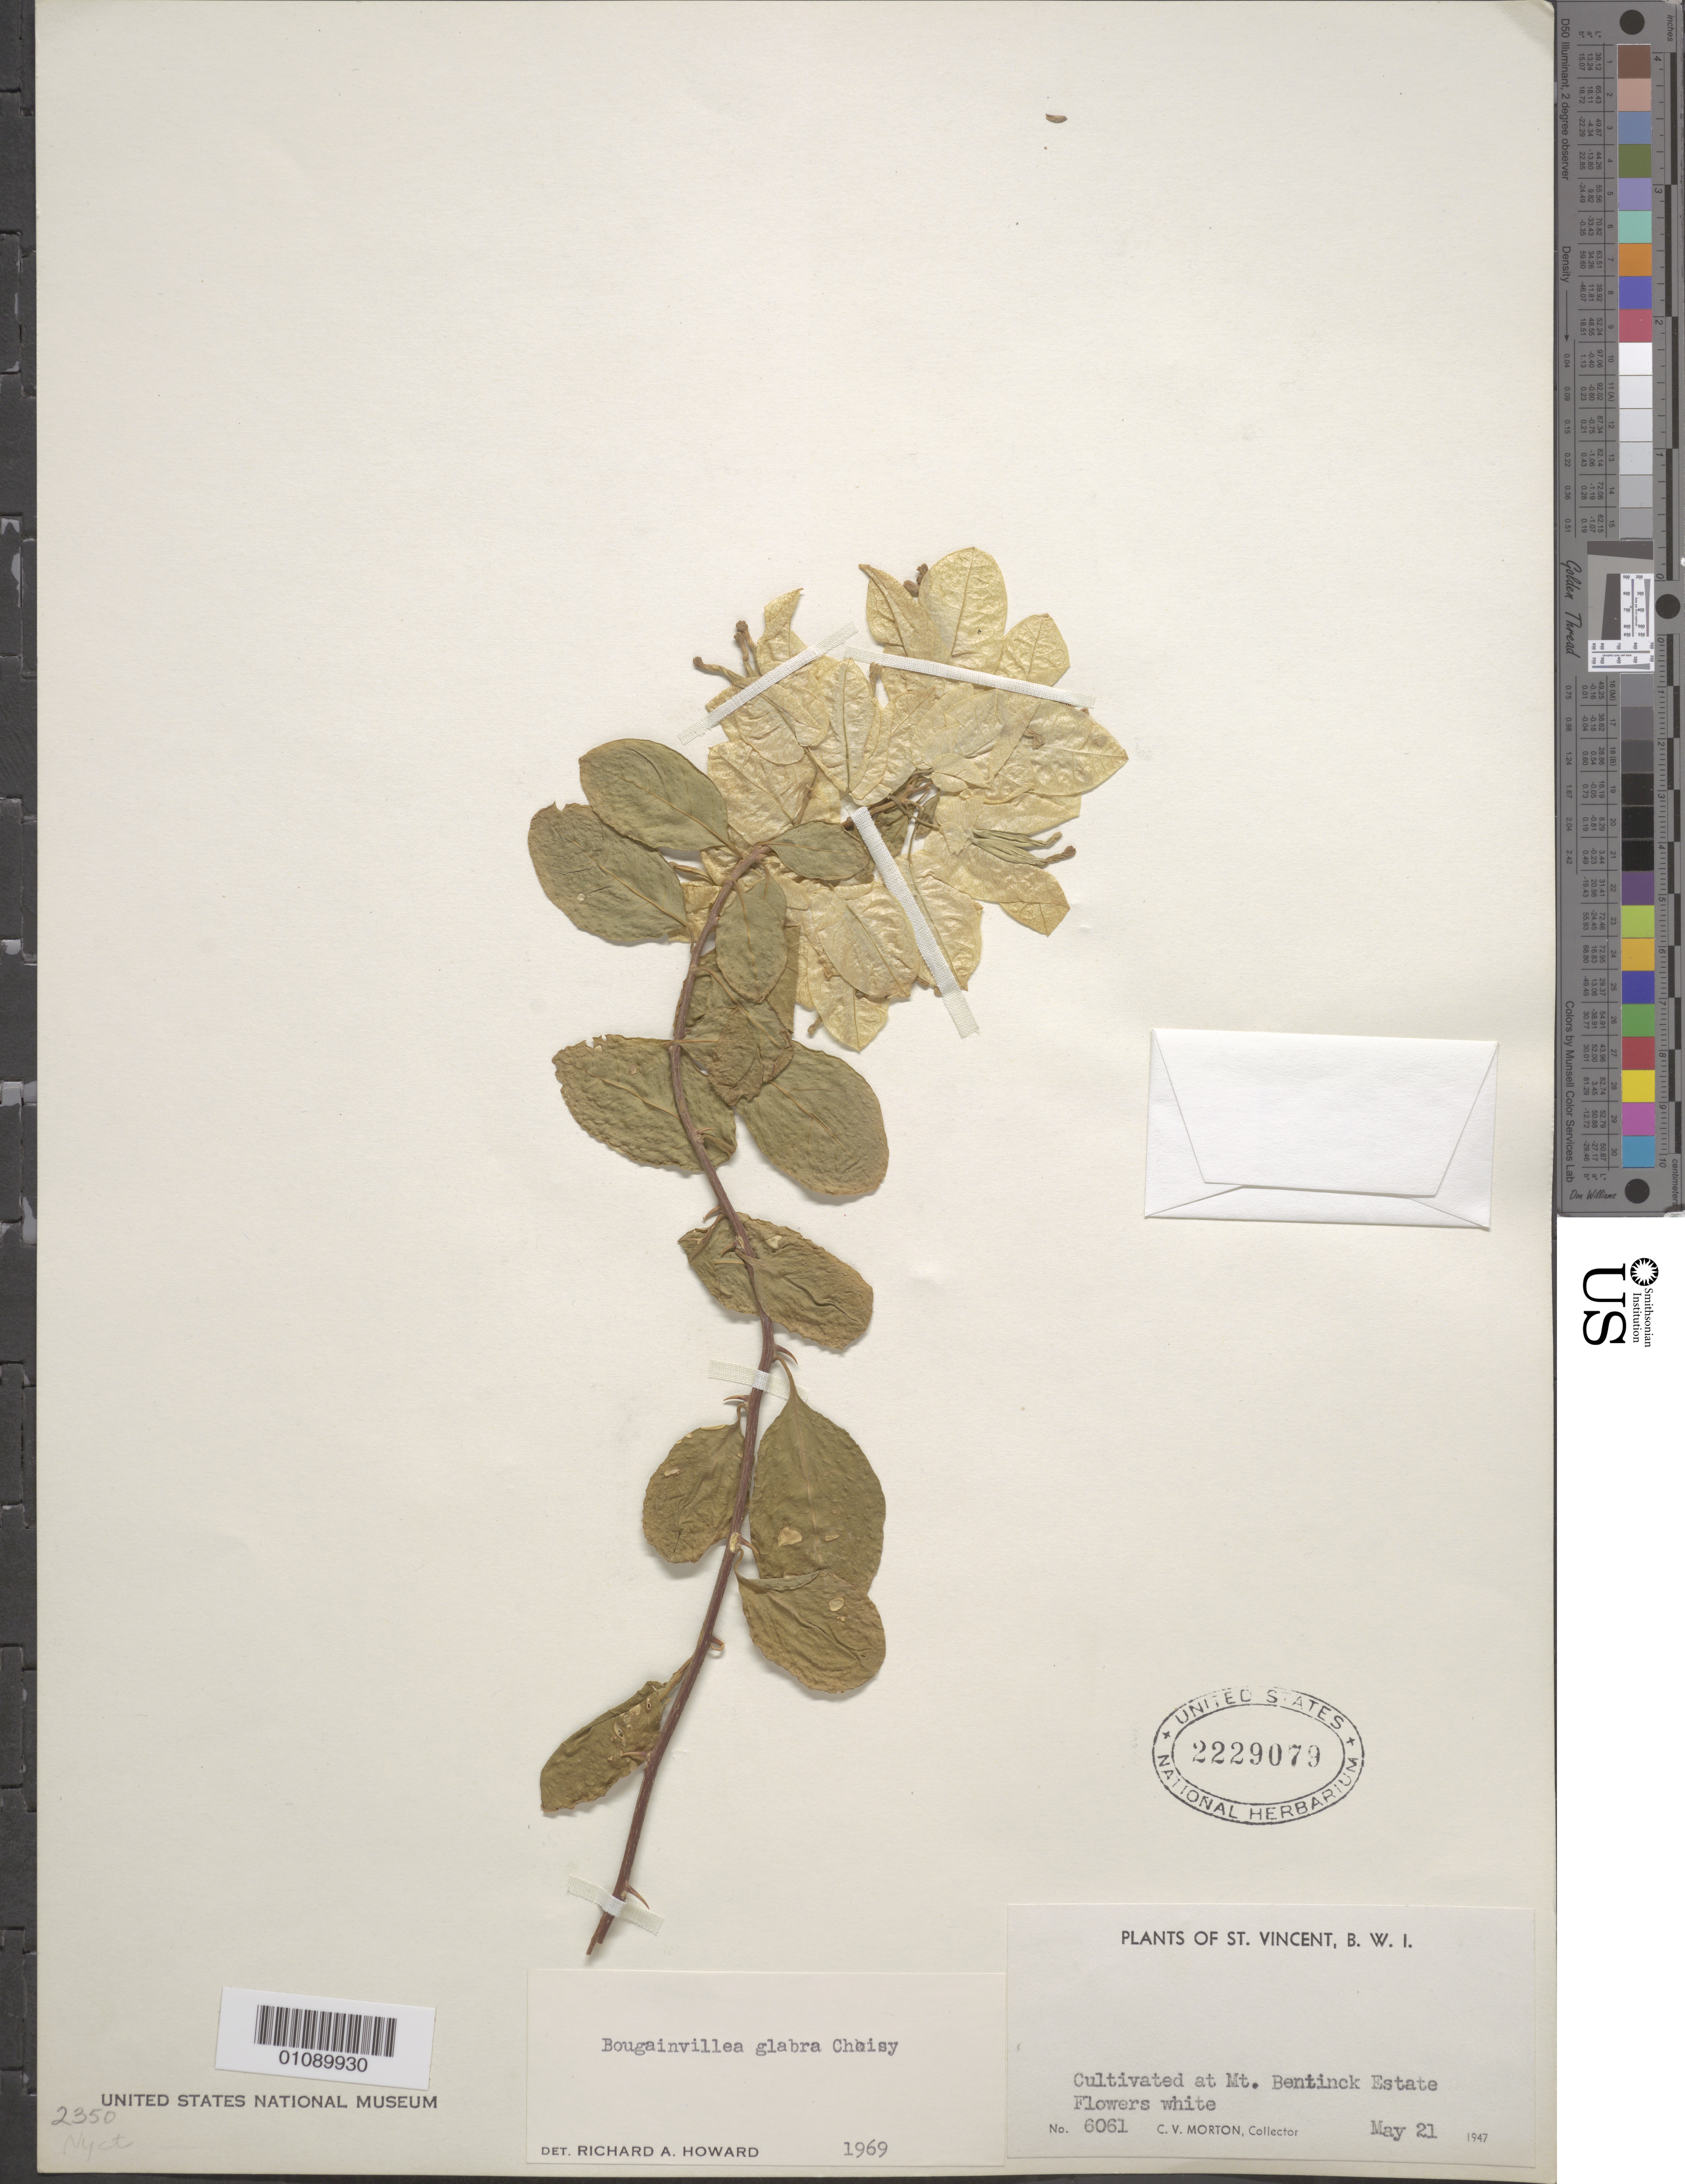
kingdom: Plantae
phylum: Tracheophyta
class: Magnoliopsida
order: Caryophyllales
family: Nyctaginaceae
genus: Bougainvillea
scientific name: Bougainvillea glabra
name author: Choisy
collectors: C. V. Morton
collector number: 6061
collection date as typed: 21 May 1947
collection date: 1947-05-21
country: St. Vincent - Grenadines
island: St. Vincent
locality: Mt. Bentick Estate.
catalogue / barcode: US 2229079